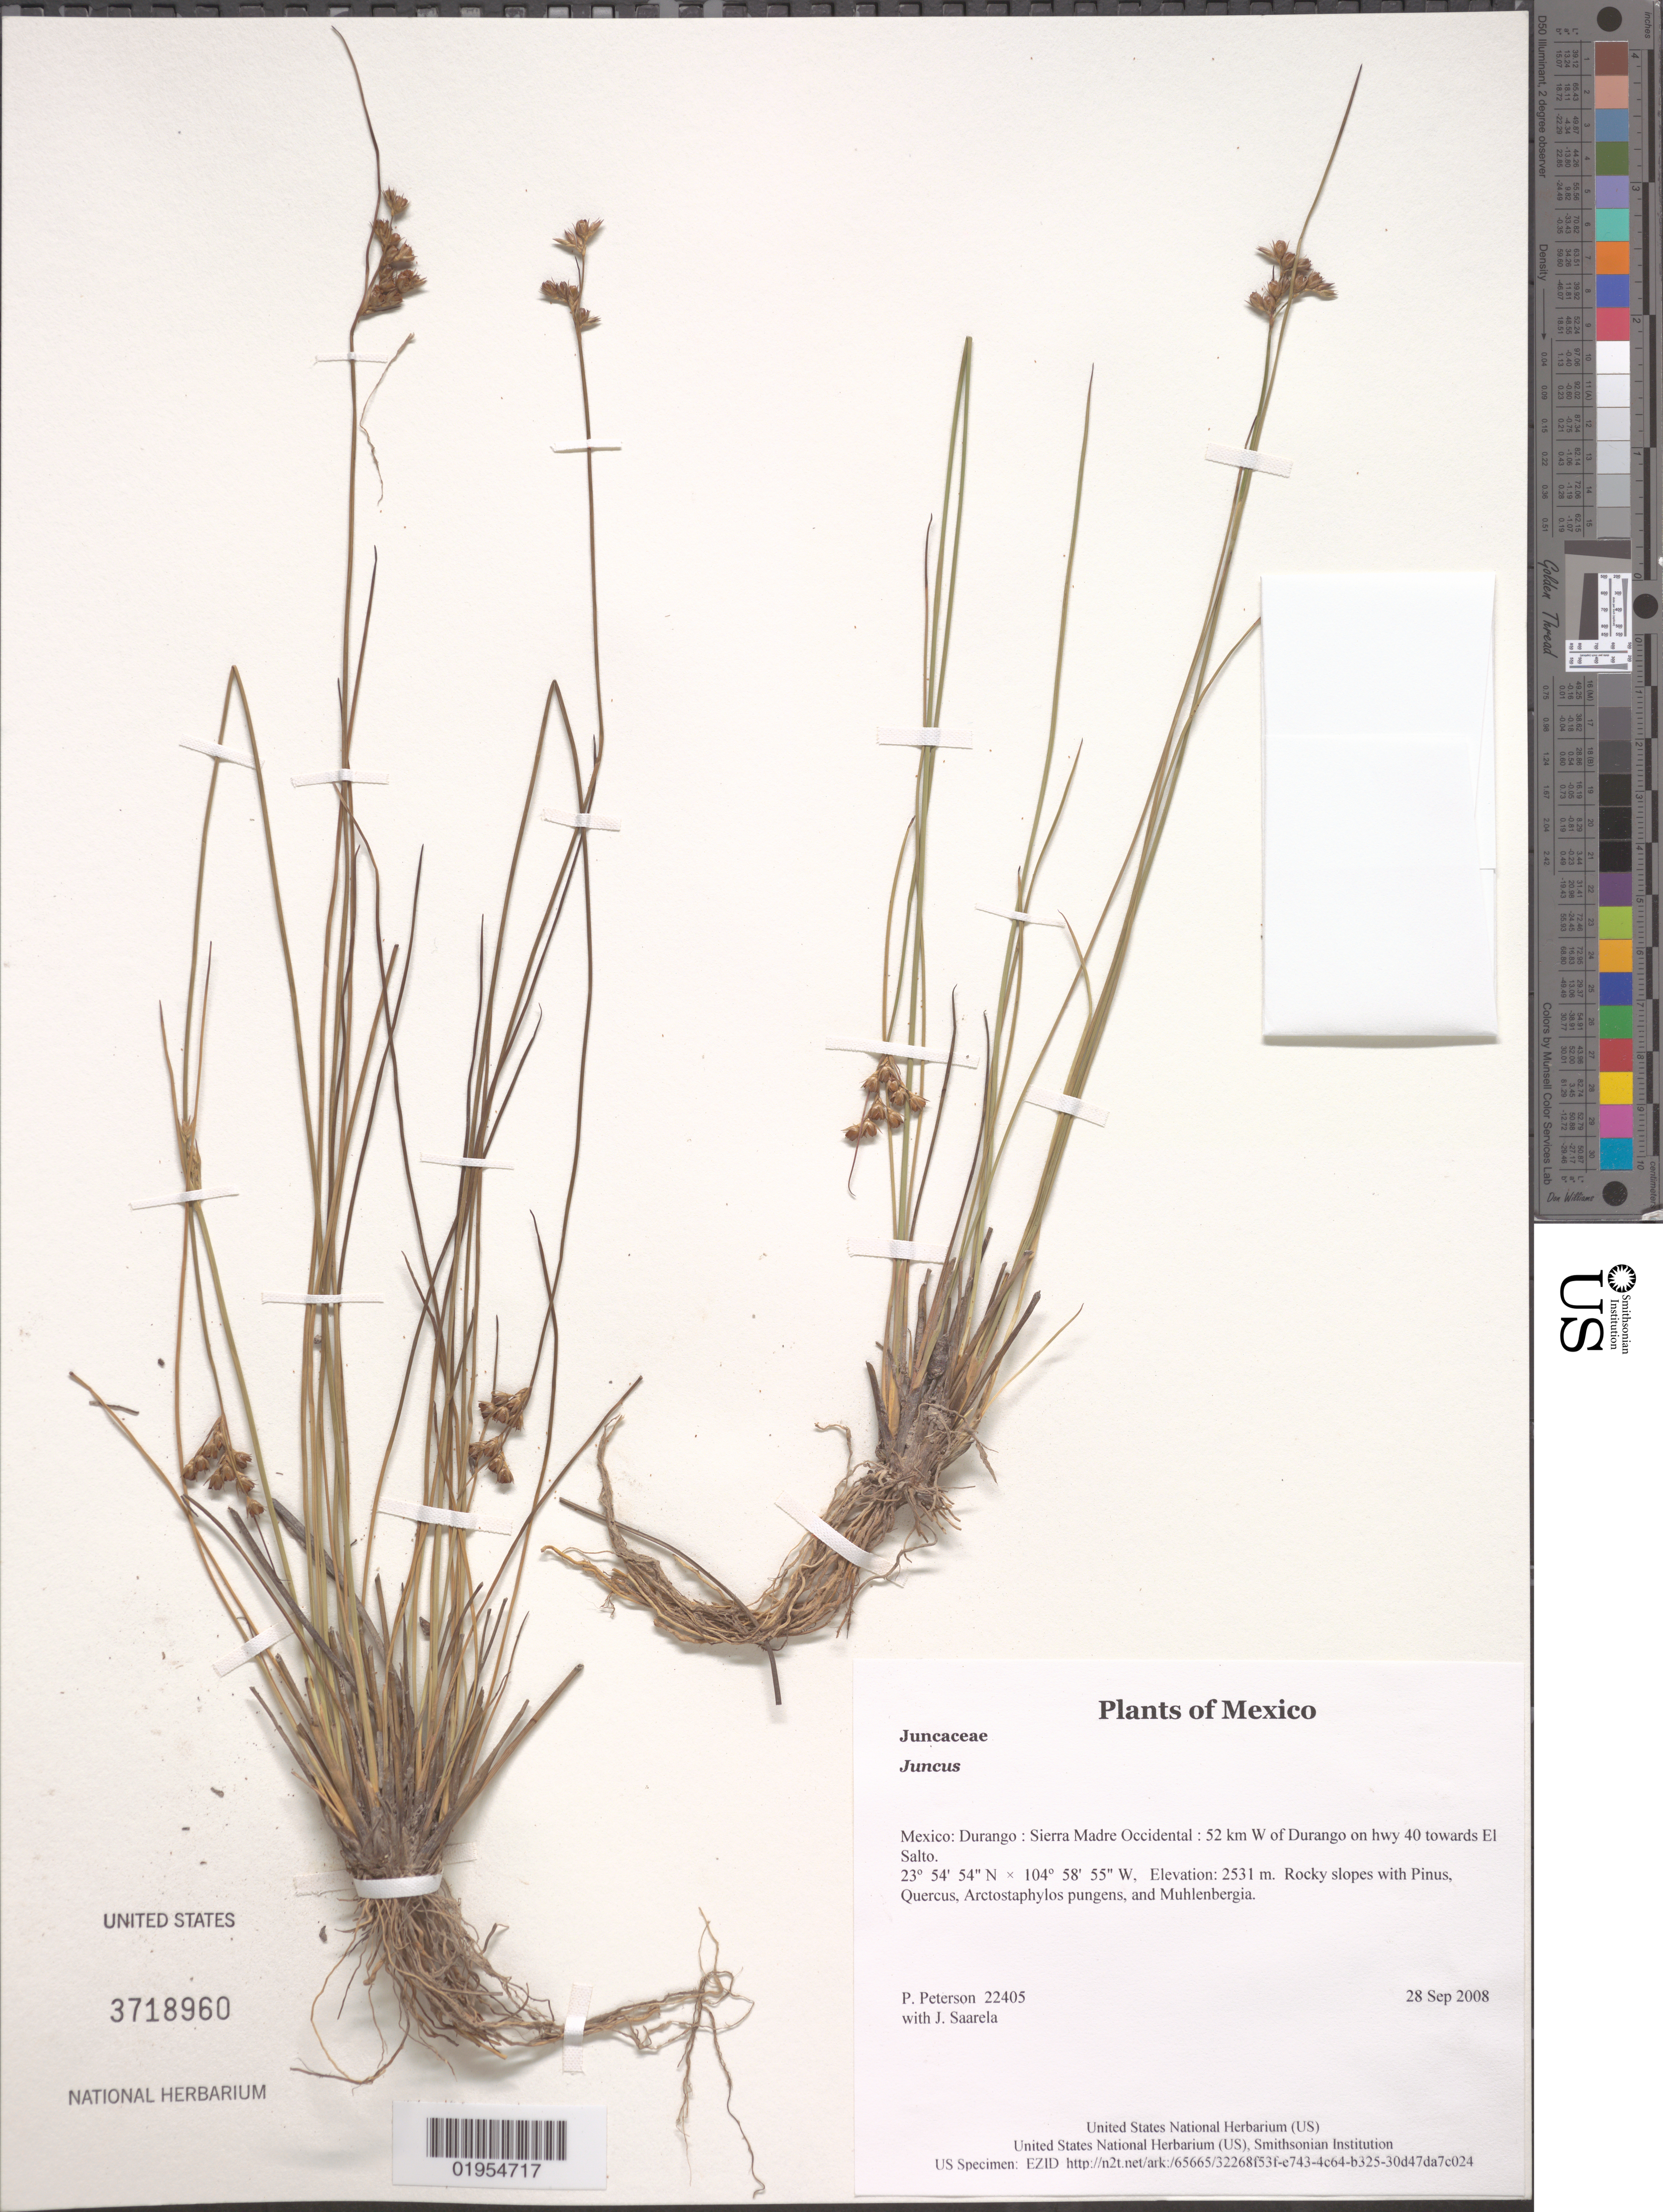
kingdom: Plantae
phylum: Tracheophyta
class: Liliopsida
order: Poales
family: Juncaceae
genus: Juncus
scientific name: Juncus sp.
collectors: P. M. Peterson & J. Saarela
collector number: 22405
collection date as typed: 28 Sep 2008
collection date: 2008-09-28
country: Mexico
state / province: Durango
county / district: Sierra Madre Occidental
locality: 52 km W of Durango on hwy 40 towards El Salto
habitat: Rocky slopes with Pinus, Quercus, Arctostaphylos pungens, and Muhlenbergia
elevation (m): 2531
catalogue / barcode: US 3718960